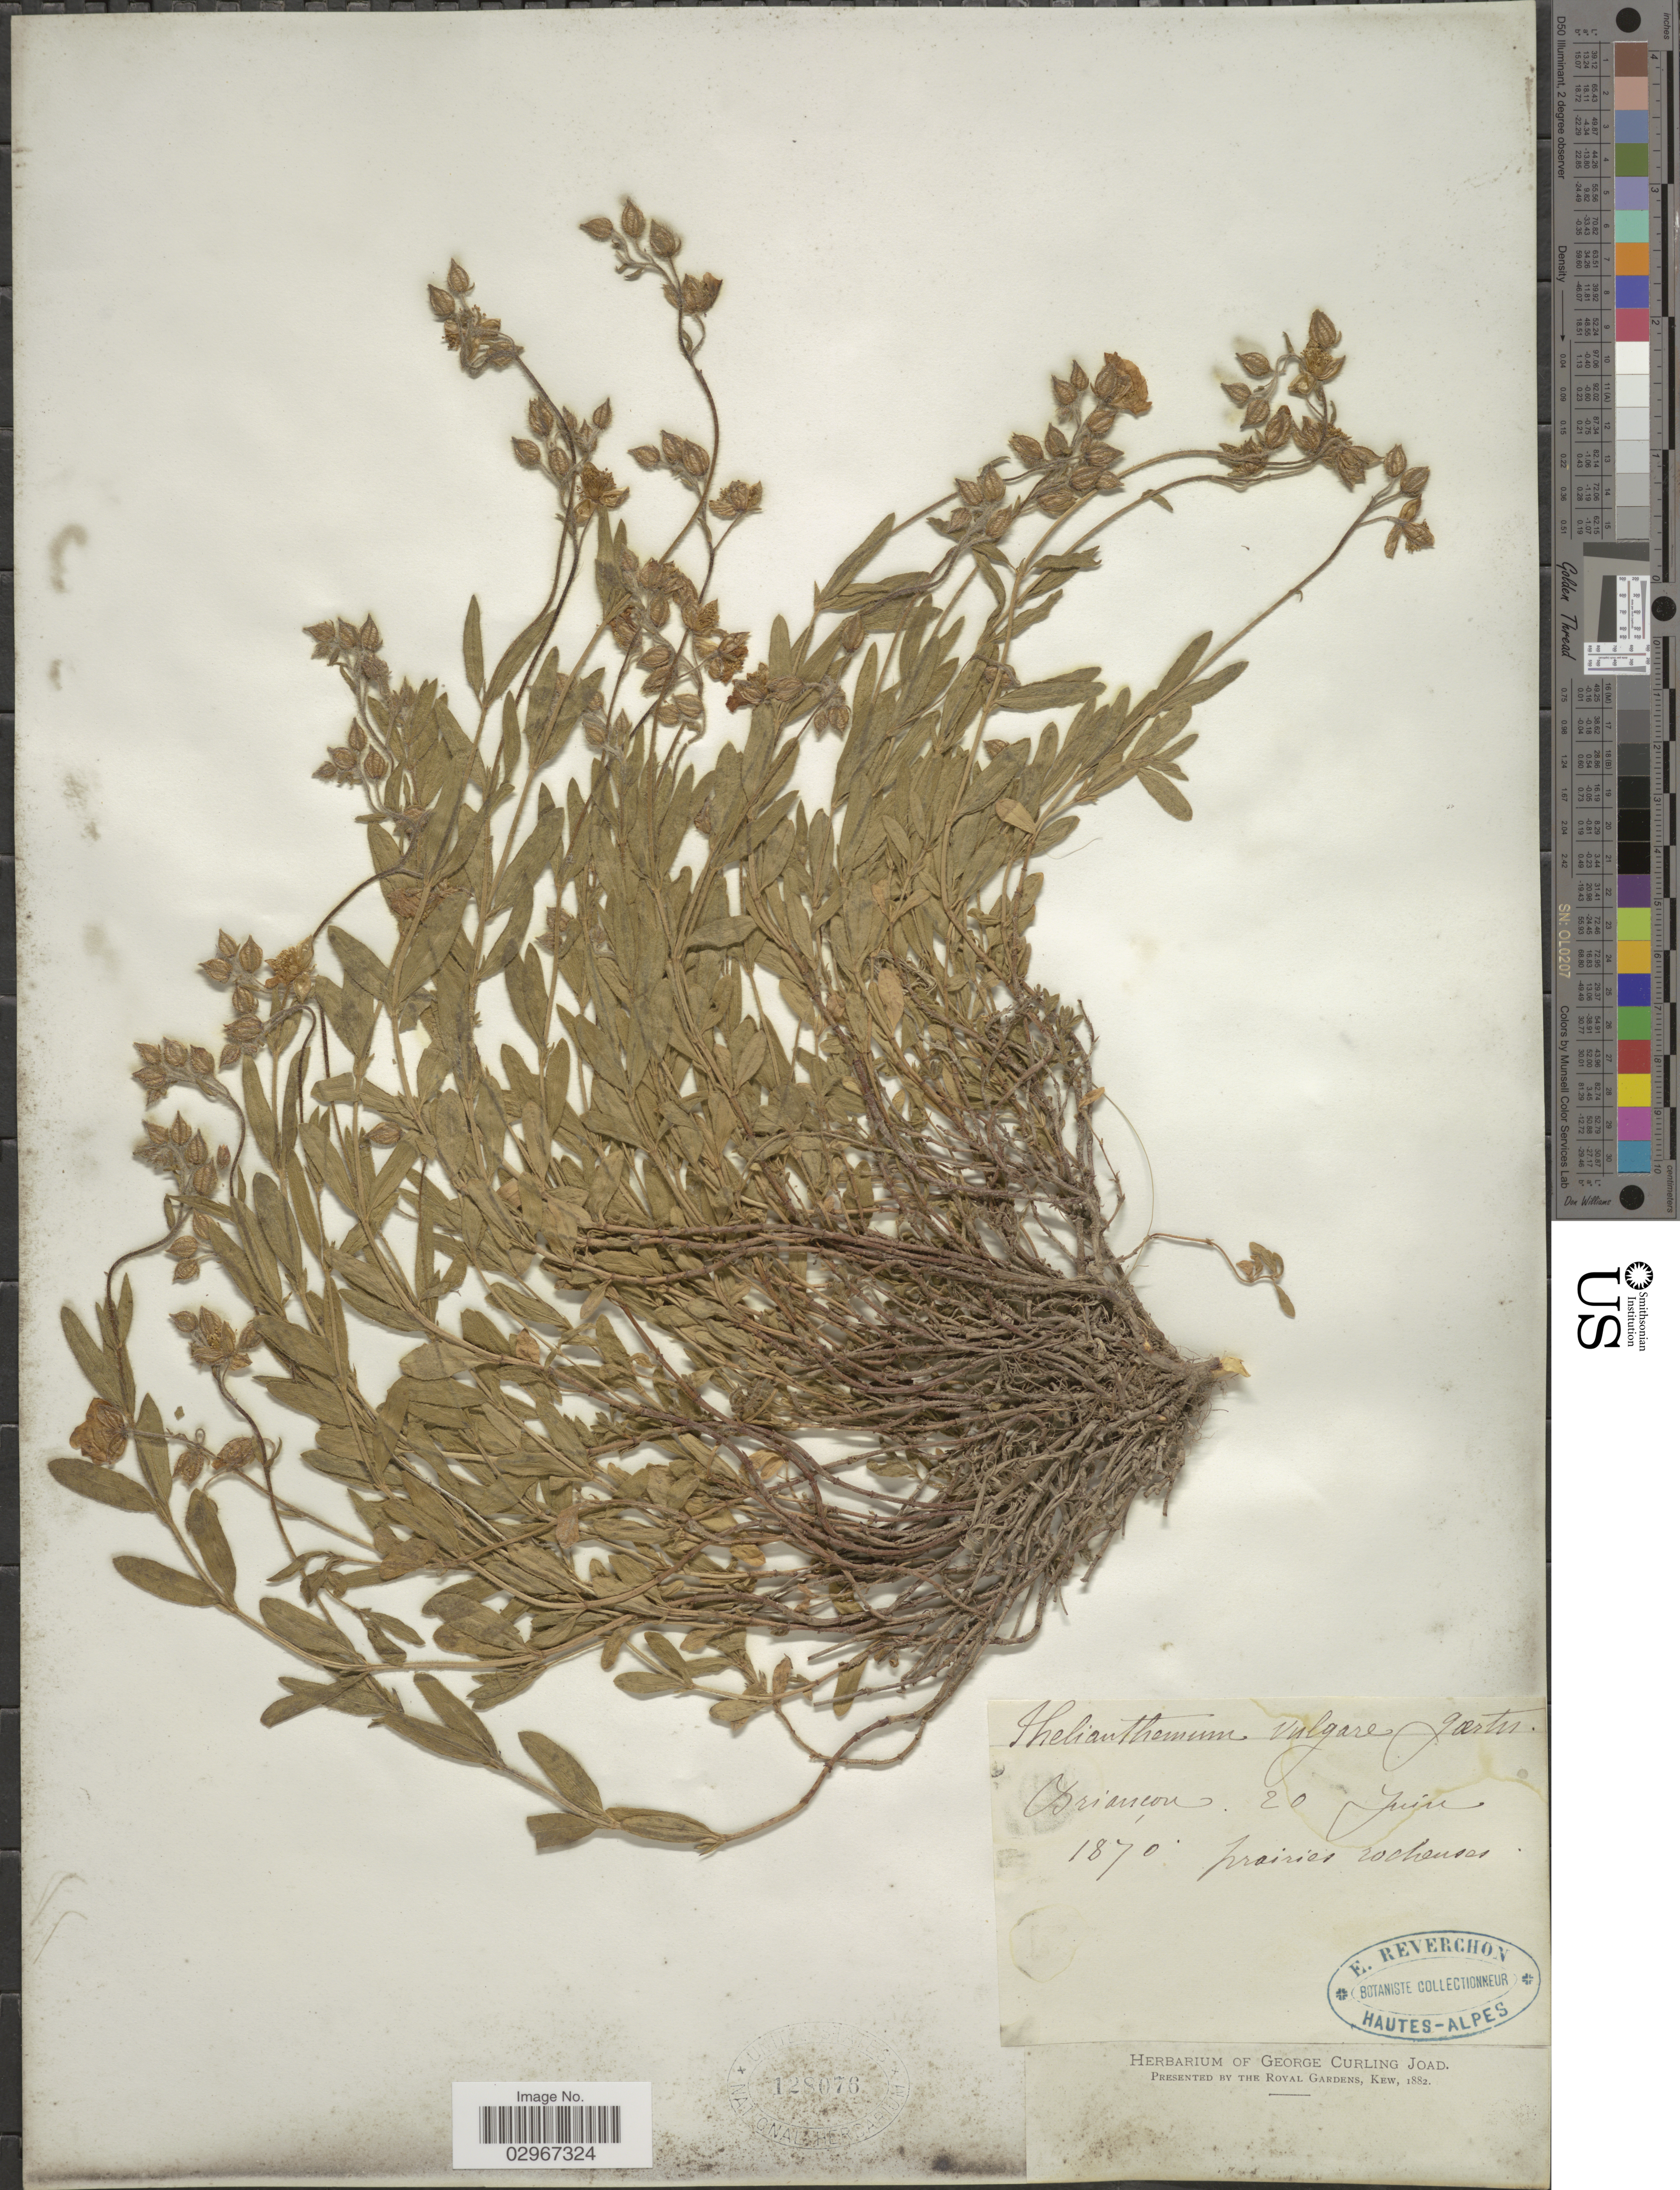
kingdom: Plantae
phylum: Tracheophyta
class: Magnoliopsida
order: Malvales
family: Cistaceae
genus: Helianthemum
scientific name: Helianthemum vulgare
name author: Gaertn.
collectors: E. Reverchon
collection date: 1870-06-20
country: France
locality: Briancon.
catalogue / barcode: US 128076